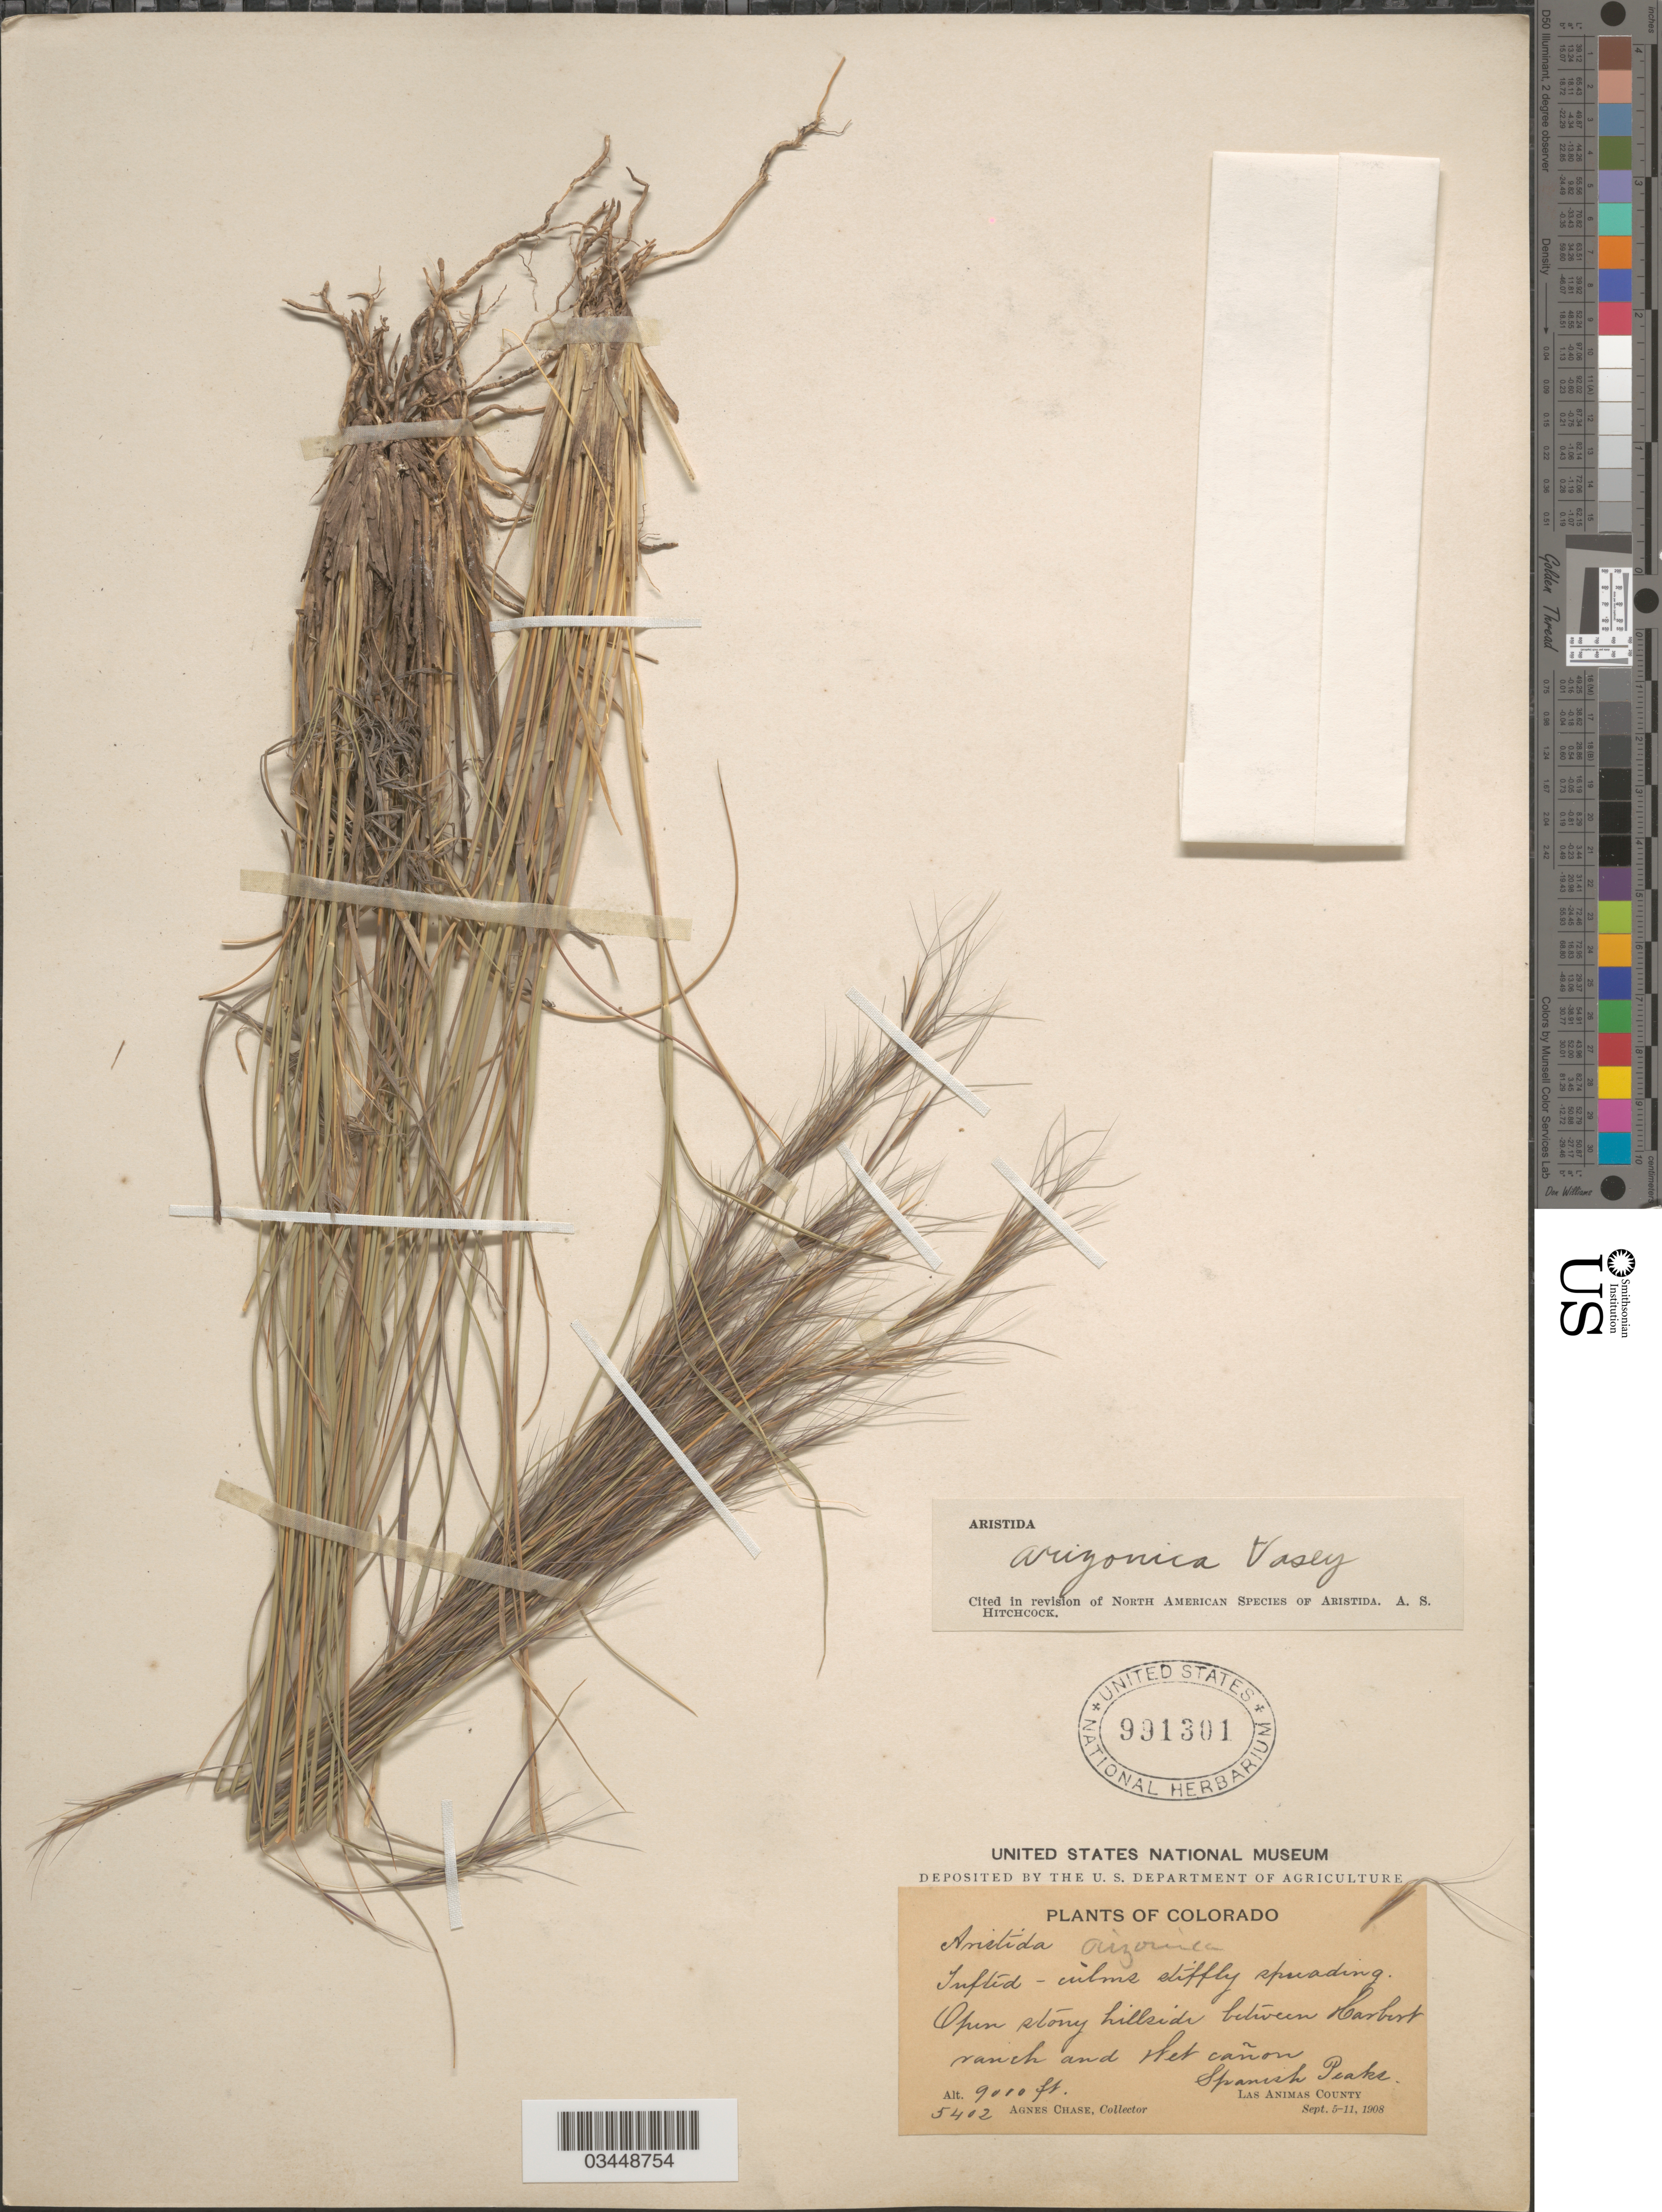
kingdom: Plantae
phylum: Tracheophyta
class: Liliopsida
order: Poales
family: Poaceae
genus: Aristida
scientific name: Aristida arizonica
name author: Vasey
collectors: A. Chase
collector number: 5402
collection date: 1908-09-05/1908-09-11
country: United States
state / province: Colorado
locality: Open stony hillside between Harbert ranch and Wet Cañon. Spanish Peaks. Las Animas County.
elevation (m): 2743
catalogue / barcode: US 991301